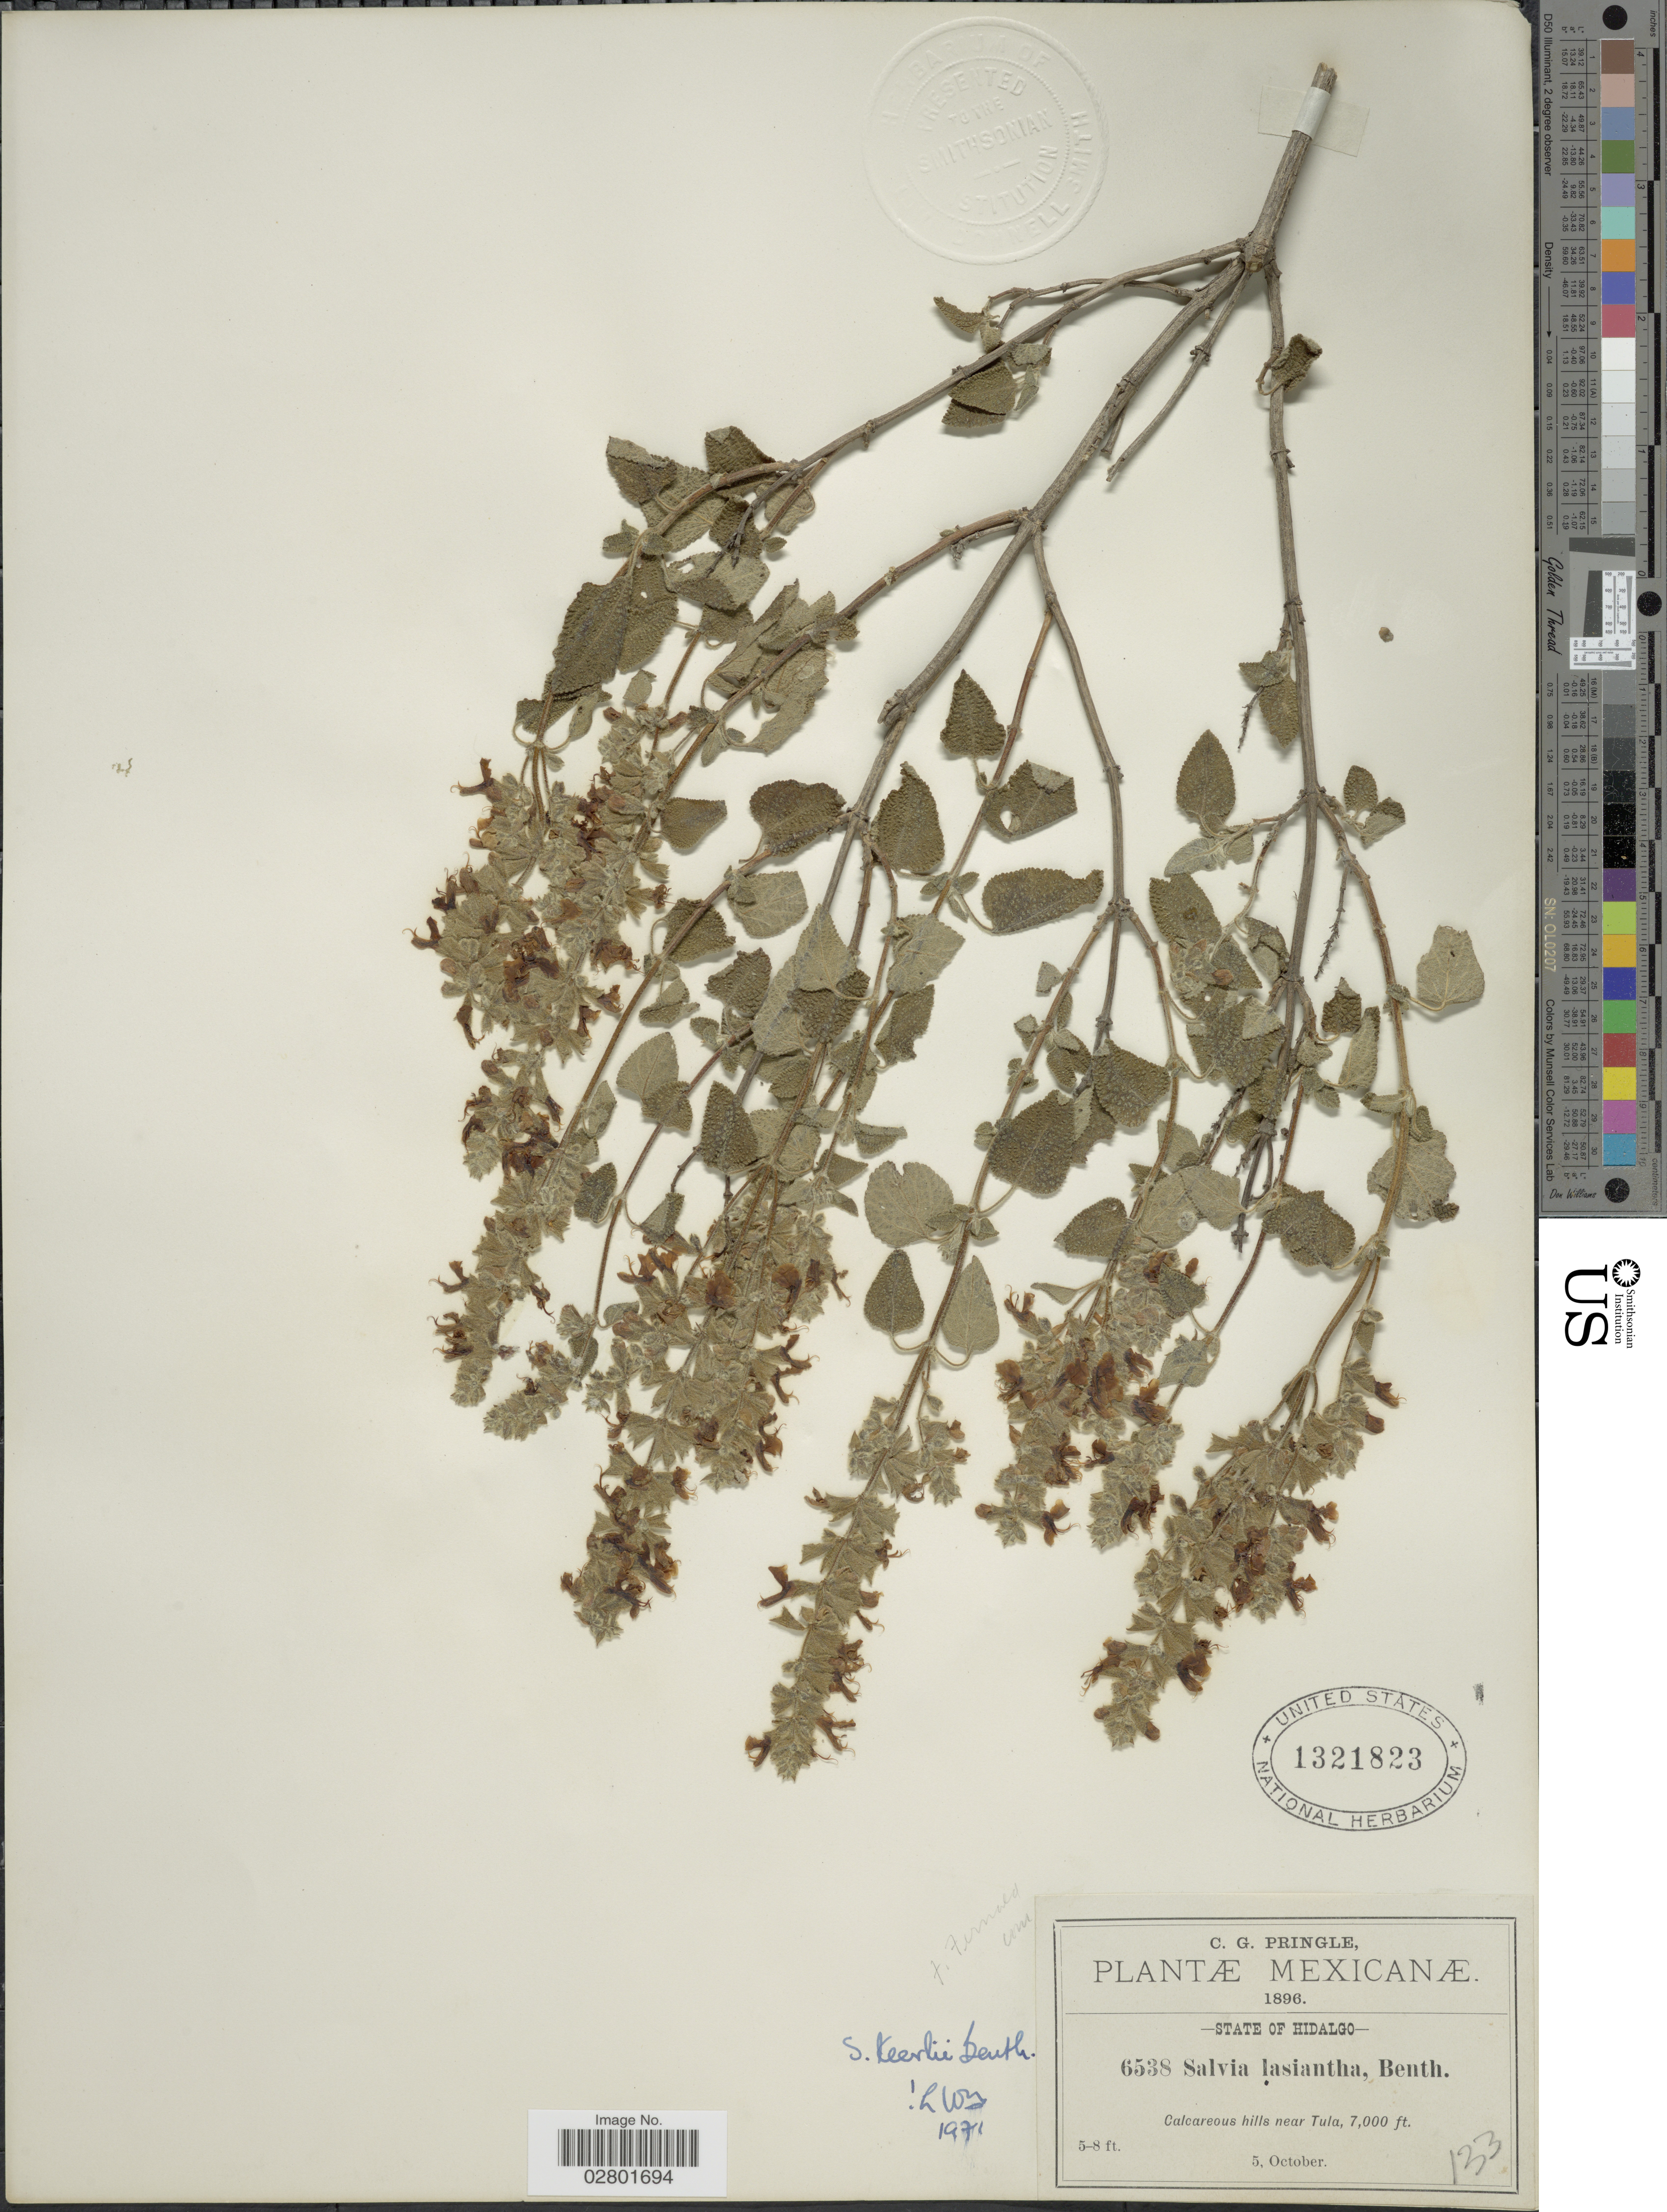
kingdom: Plantae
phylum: Tracheophyta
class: Magnoliopsida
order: Lamiales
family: Lamiaceae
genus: Salvia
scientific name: Salvia keerlii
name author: Benth.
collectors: C. G. Pringle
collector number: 6538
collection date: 1896-10-05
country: Mexico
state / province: Hidalgo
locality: Calcareous hills near Tula.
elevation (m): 2134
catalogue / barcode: US 1321823